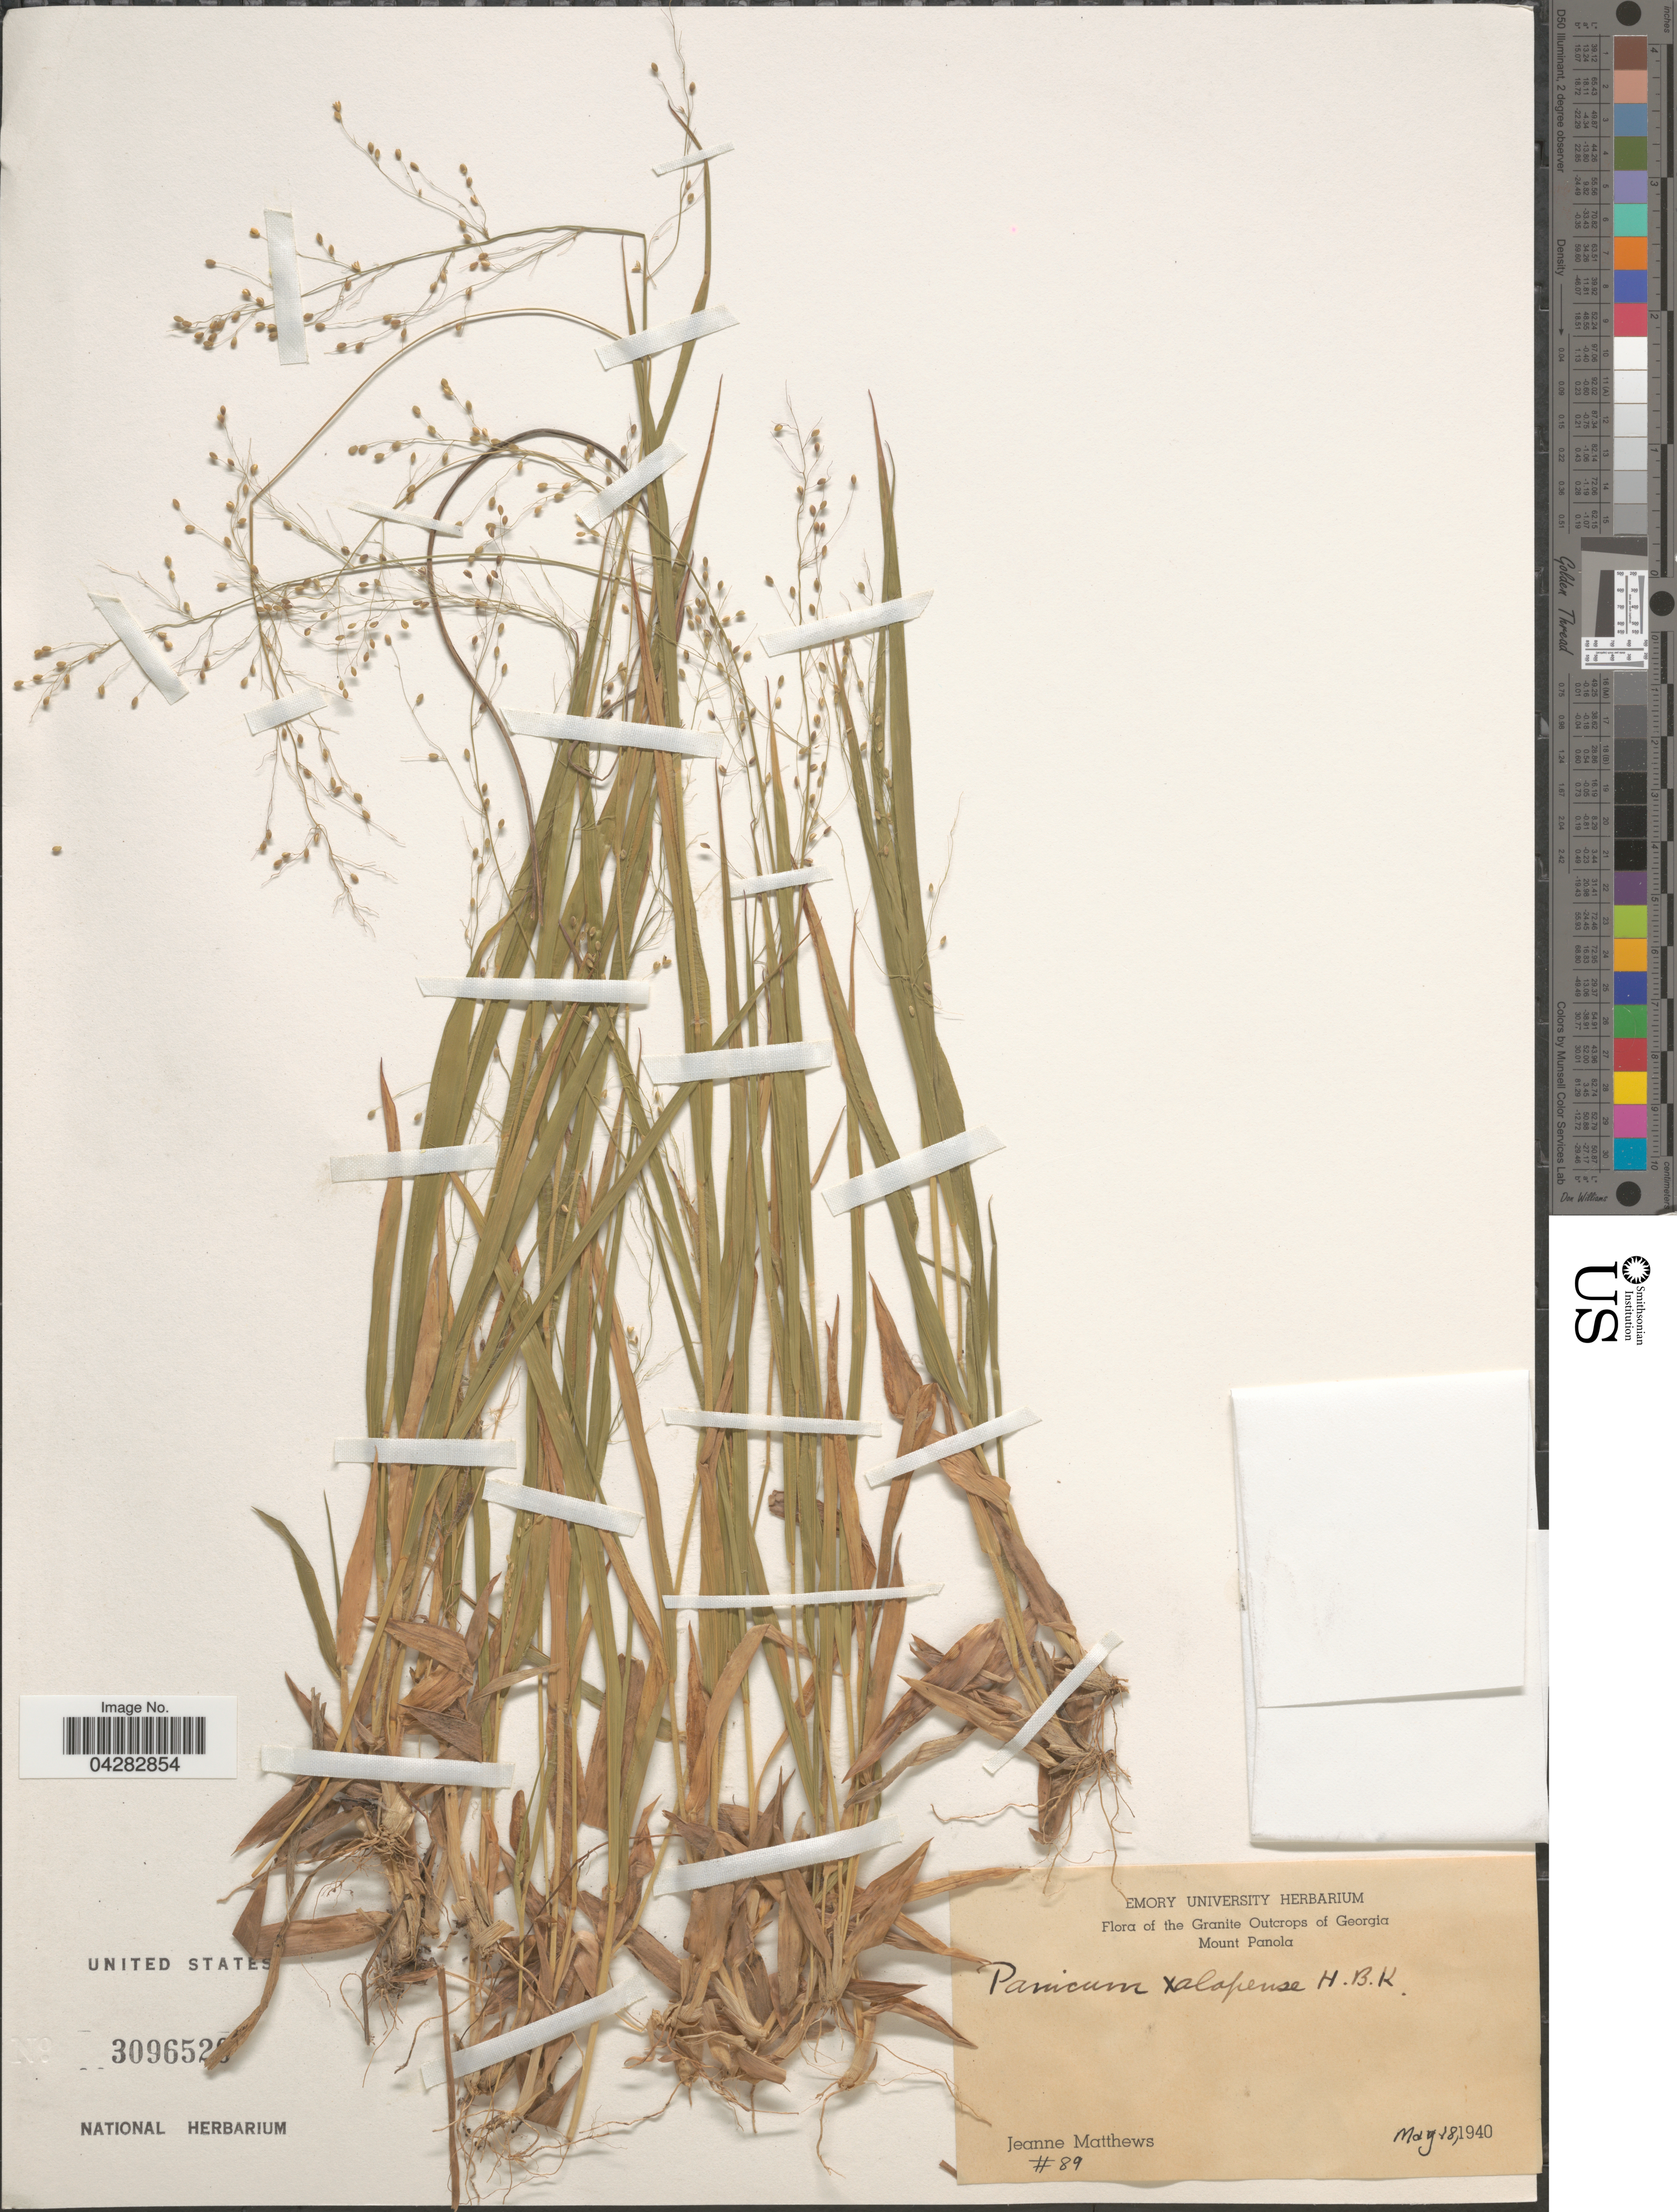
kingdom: Plantae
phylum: Tracheophyta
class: Liliopsida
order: Poales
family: Poaceae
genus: Dichanthelium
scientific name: Dichanthelium laxiflorum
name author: (Lam.) Gould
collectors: J. Matthews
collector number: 89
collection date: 1940-05-18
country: United States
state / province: Georgia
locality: Mount Panola.